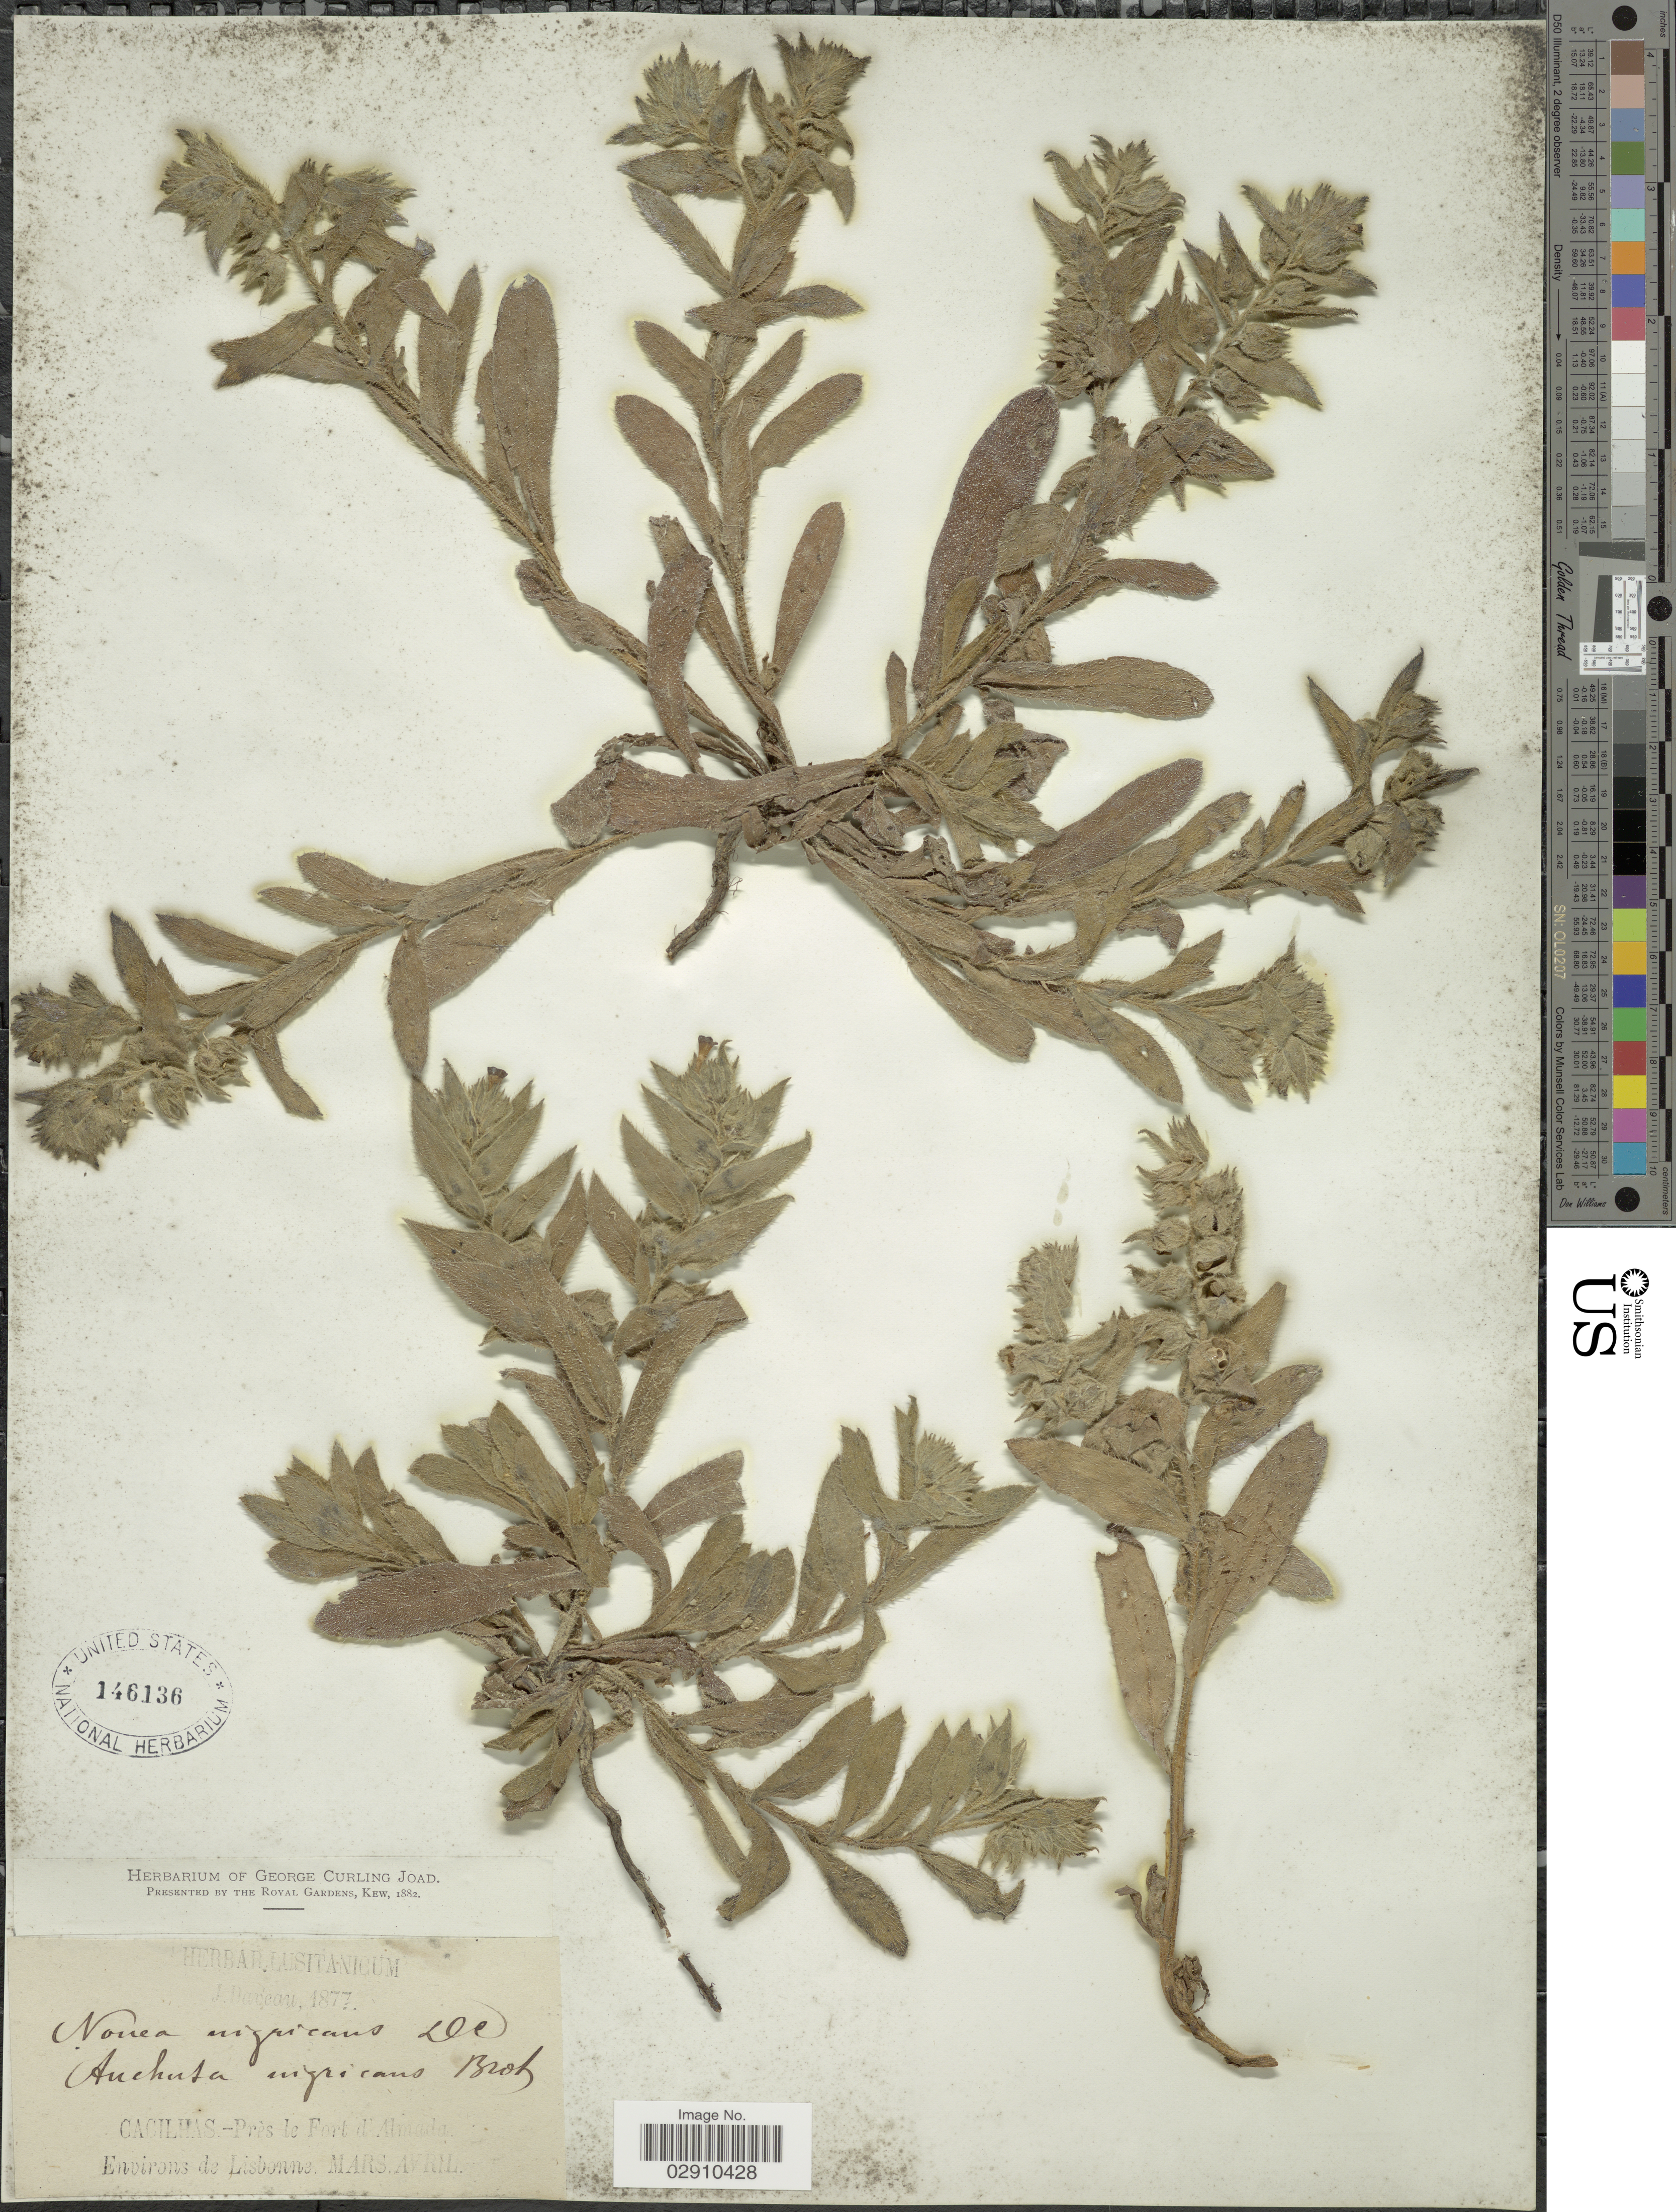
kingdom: Plantae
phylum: Tracheophyta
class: Magnoliopsida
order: Boraginales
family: Boraginaceae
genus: Nonea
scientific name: Nonea nigricans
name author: DC.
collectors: J. Daveau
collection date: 1877-03/1877-04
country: Portugal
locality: Cacilhas- Près de Fort d'Almada. Environs de Lisbonne.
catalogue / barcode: US 146136